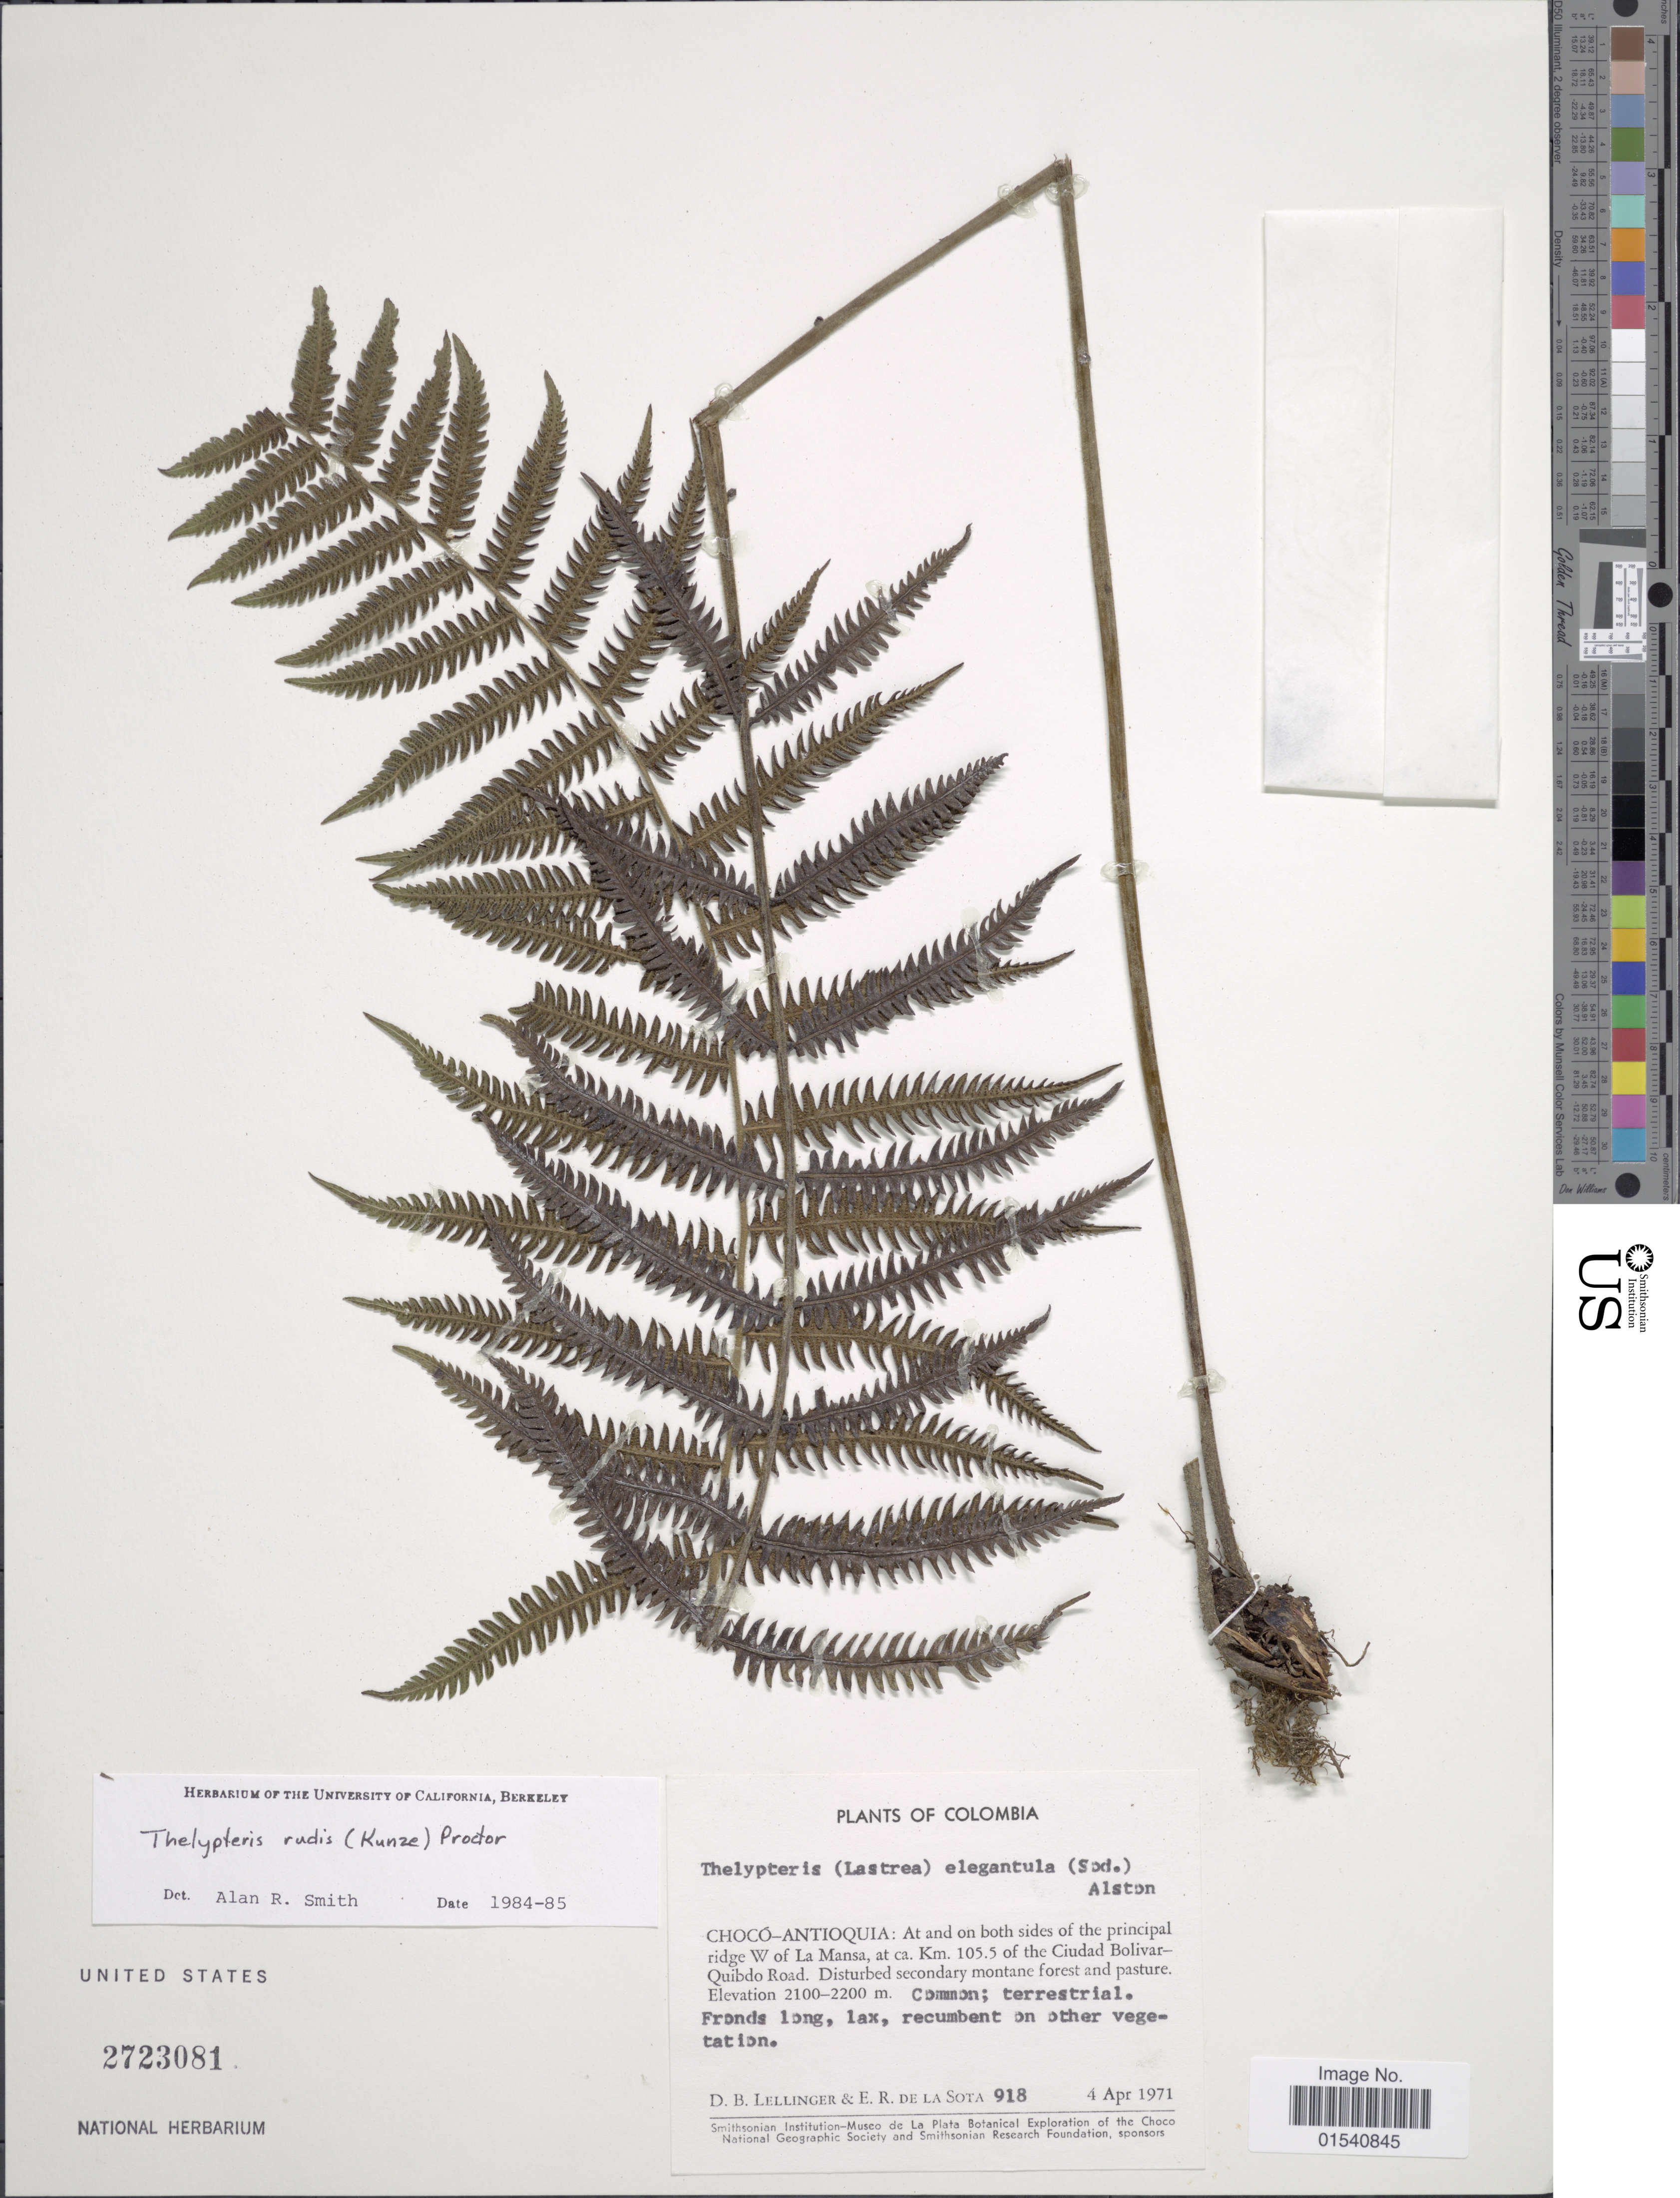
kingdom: Plantae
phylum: Tracheophyta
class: Polypodiopsida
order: Polypodiales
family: Thelypteridaceae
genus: Amauropelta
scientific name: Amauropelta rudis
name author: (Kunze) Pic. Serm.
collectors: D. B. Lellinger & E. R. de la Sota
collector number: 918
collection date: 1971-04-04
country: Colombia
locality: Chocó-Antioquia: At and on both side of the principal ridge W of La Mansa, at ca. Km 105.5 of the Ciudad Bolivar-Quibdo Road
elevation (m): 2100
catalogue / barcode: US 2723081